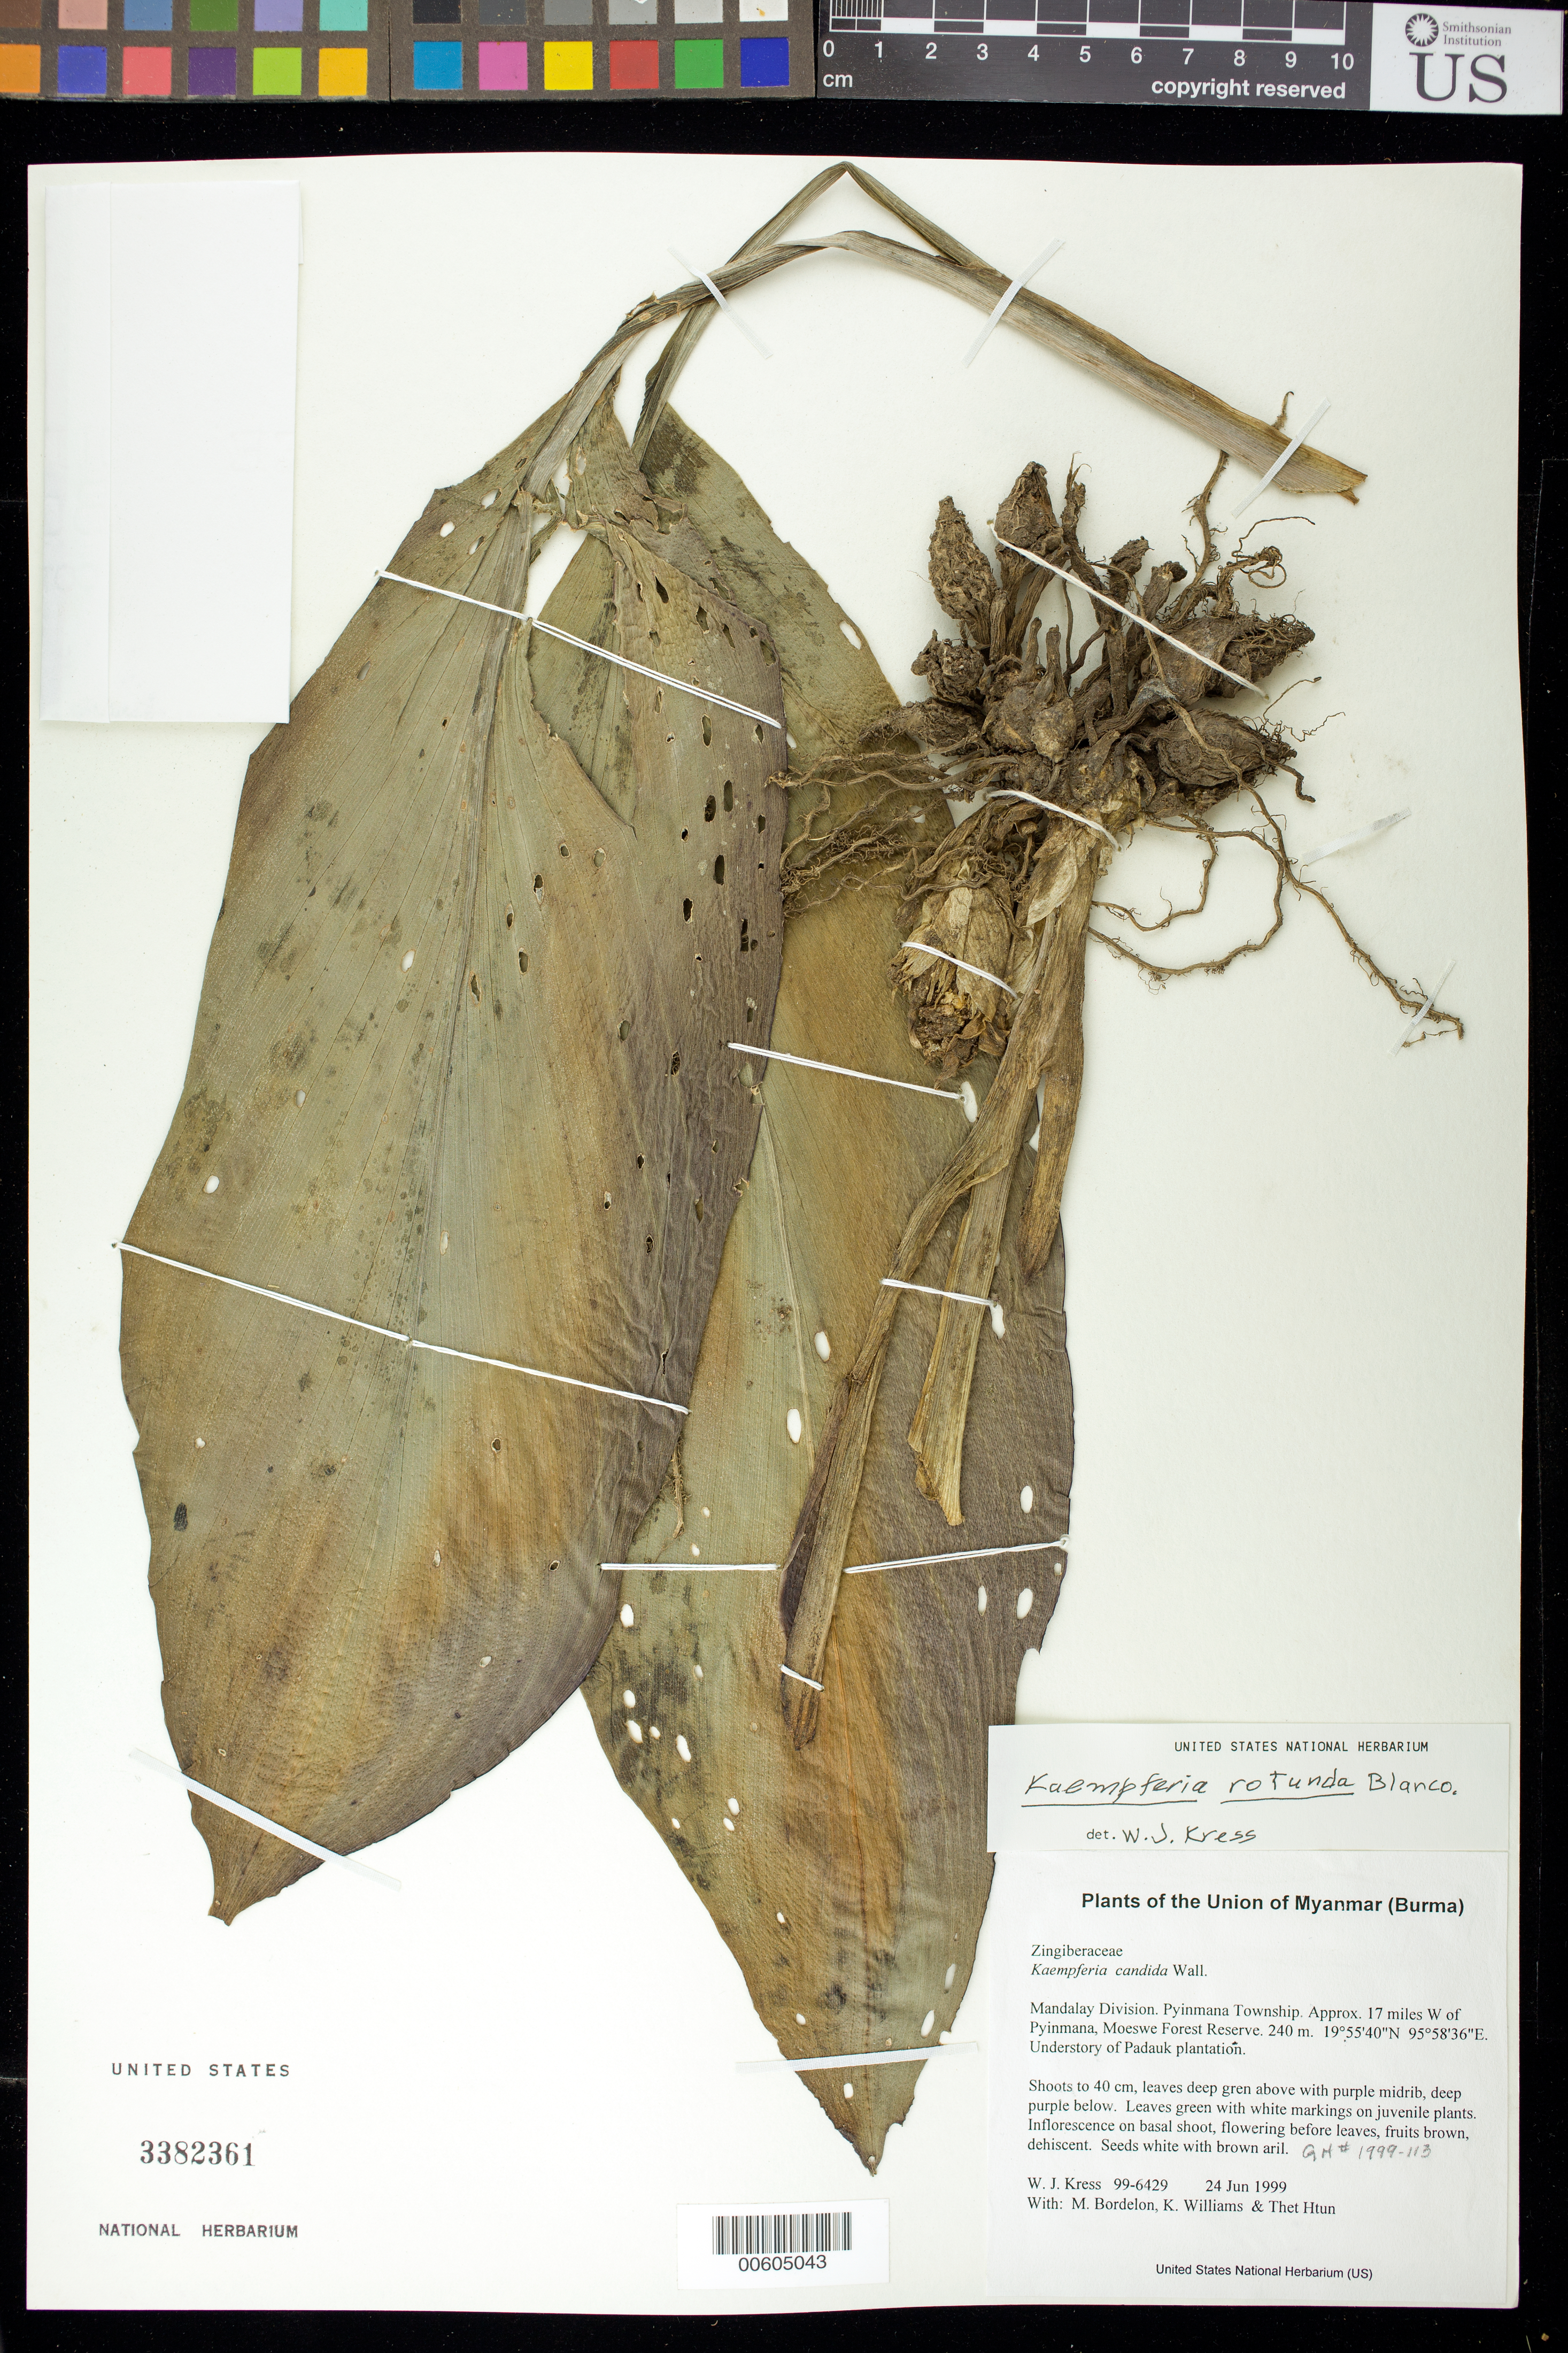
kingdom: Plantae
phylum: Tracheophyta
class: Liliopsida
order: Zingiberales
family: Zingiberaceae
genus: Kaempferia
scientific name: Kaempferia rotunda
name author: L.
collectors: W. J. Kress, M. Bordelon, K. J. Williams & Thet Htun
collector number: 99-6429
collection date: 1999-06-24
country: Myanmar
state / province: Mandalay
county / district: Pyinmana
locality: Approx. 17 miles W of Pyinmana, Moeswe Forest Reserve.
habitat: Understory of Padauk plantation.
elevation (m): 240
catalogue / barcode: US 3382361